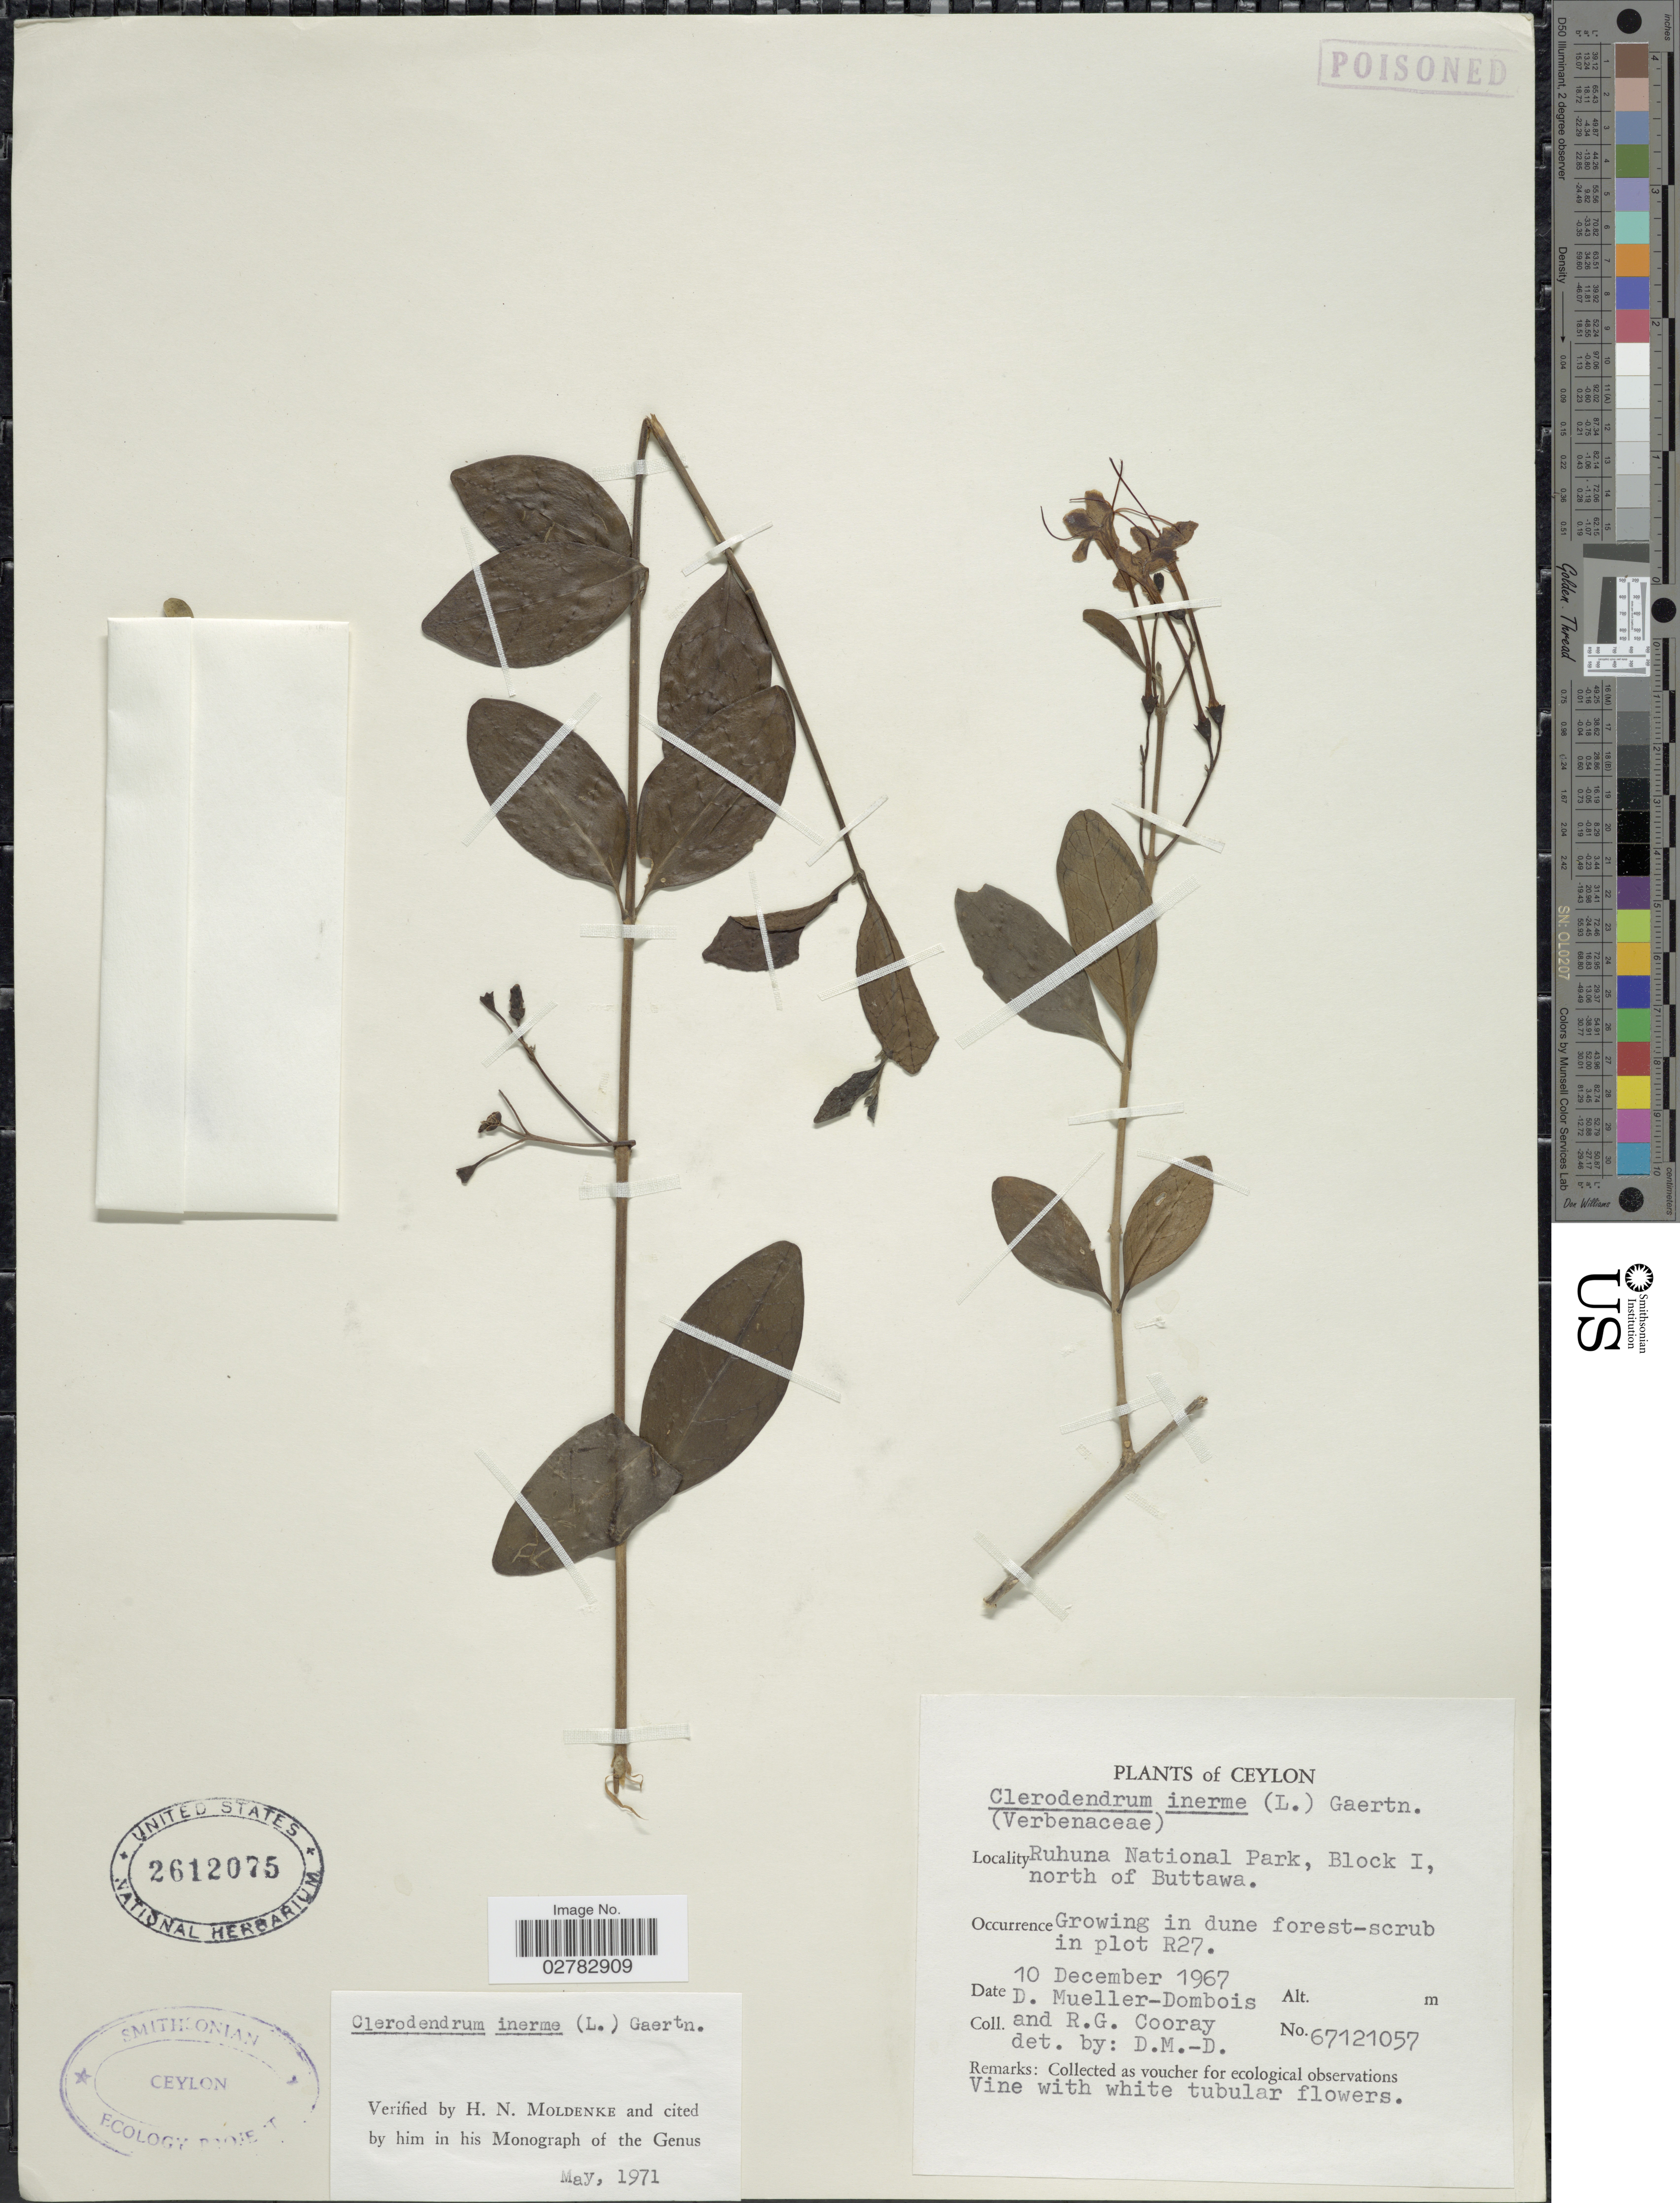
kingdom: Plantae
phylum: Tracheophyta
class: Magnoliopsida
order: Lamiales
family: Lamiaceae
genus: Clerodendrum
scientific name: Clerodendrum inerme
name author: (L.) Gaertn.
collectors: D. Mueller-Dombois & R. Cooray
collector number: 67121057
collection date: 1967-12-10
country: Sri Lanka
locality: Ceylon. Ruhuna National Park, Block I, north of Buttawa. Growing in dune forest-scrub in plot R27.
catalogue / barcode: US 2612075